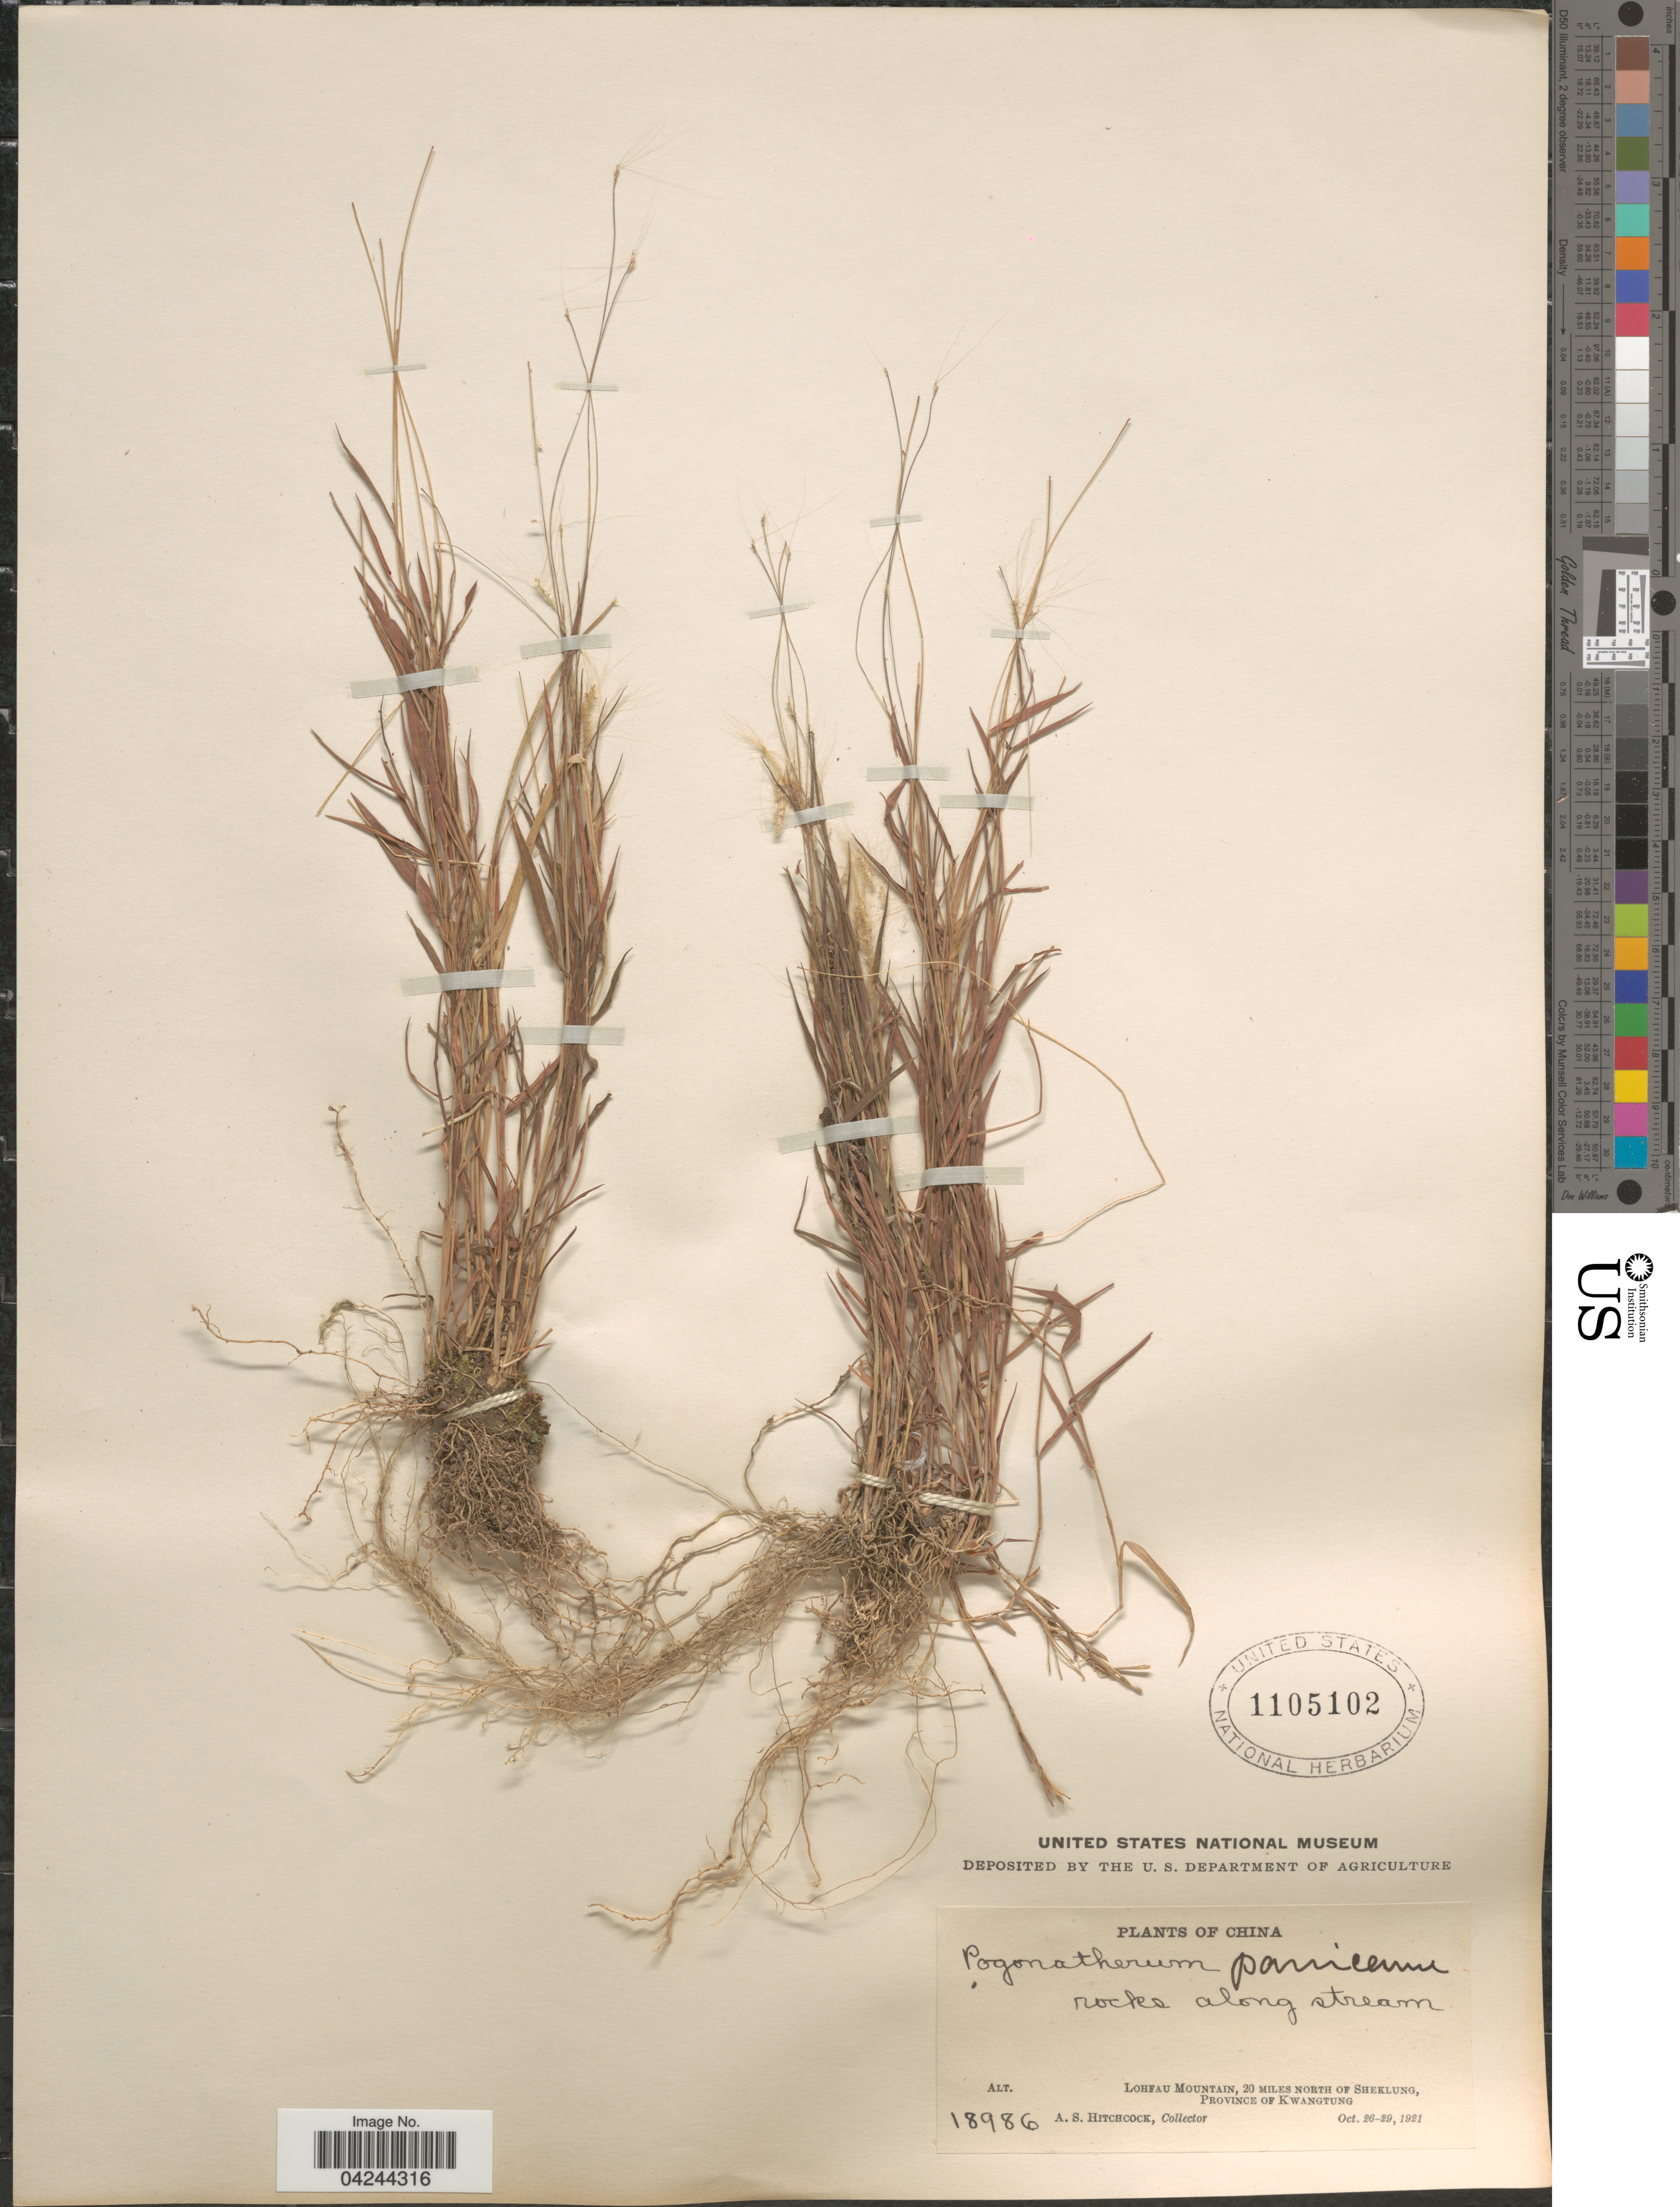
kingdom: Plantae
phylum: Tracheophyta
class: Liliopsida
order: Poales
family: Poaceae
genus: Pogonatherum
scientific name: Pogonatherum crinitum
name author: (Thunb.) Kunth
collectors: A. S. Hitchcock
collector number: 18986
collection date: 1921-10-26/1921-10-29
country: China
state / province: Guangdong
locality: Lohfau Mountain, 20 miles north of Sheklung, Province of Kwangtung.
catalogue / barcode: US 1105102